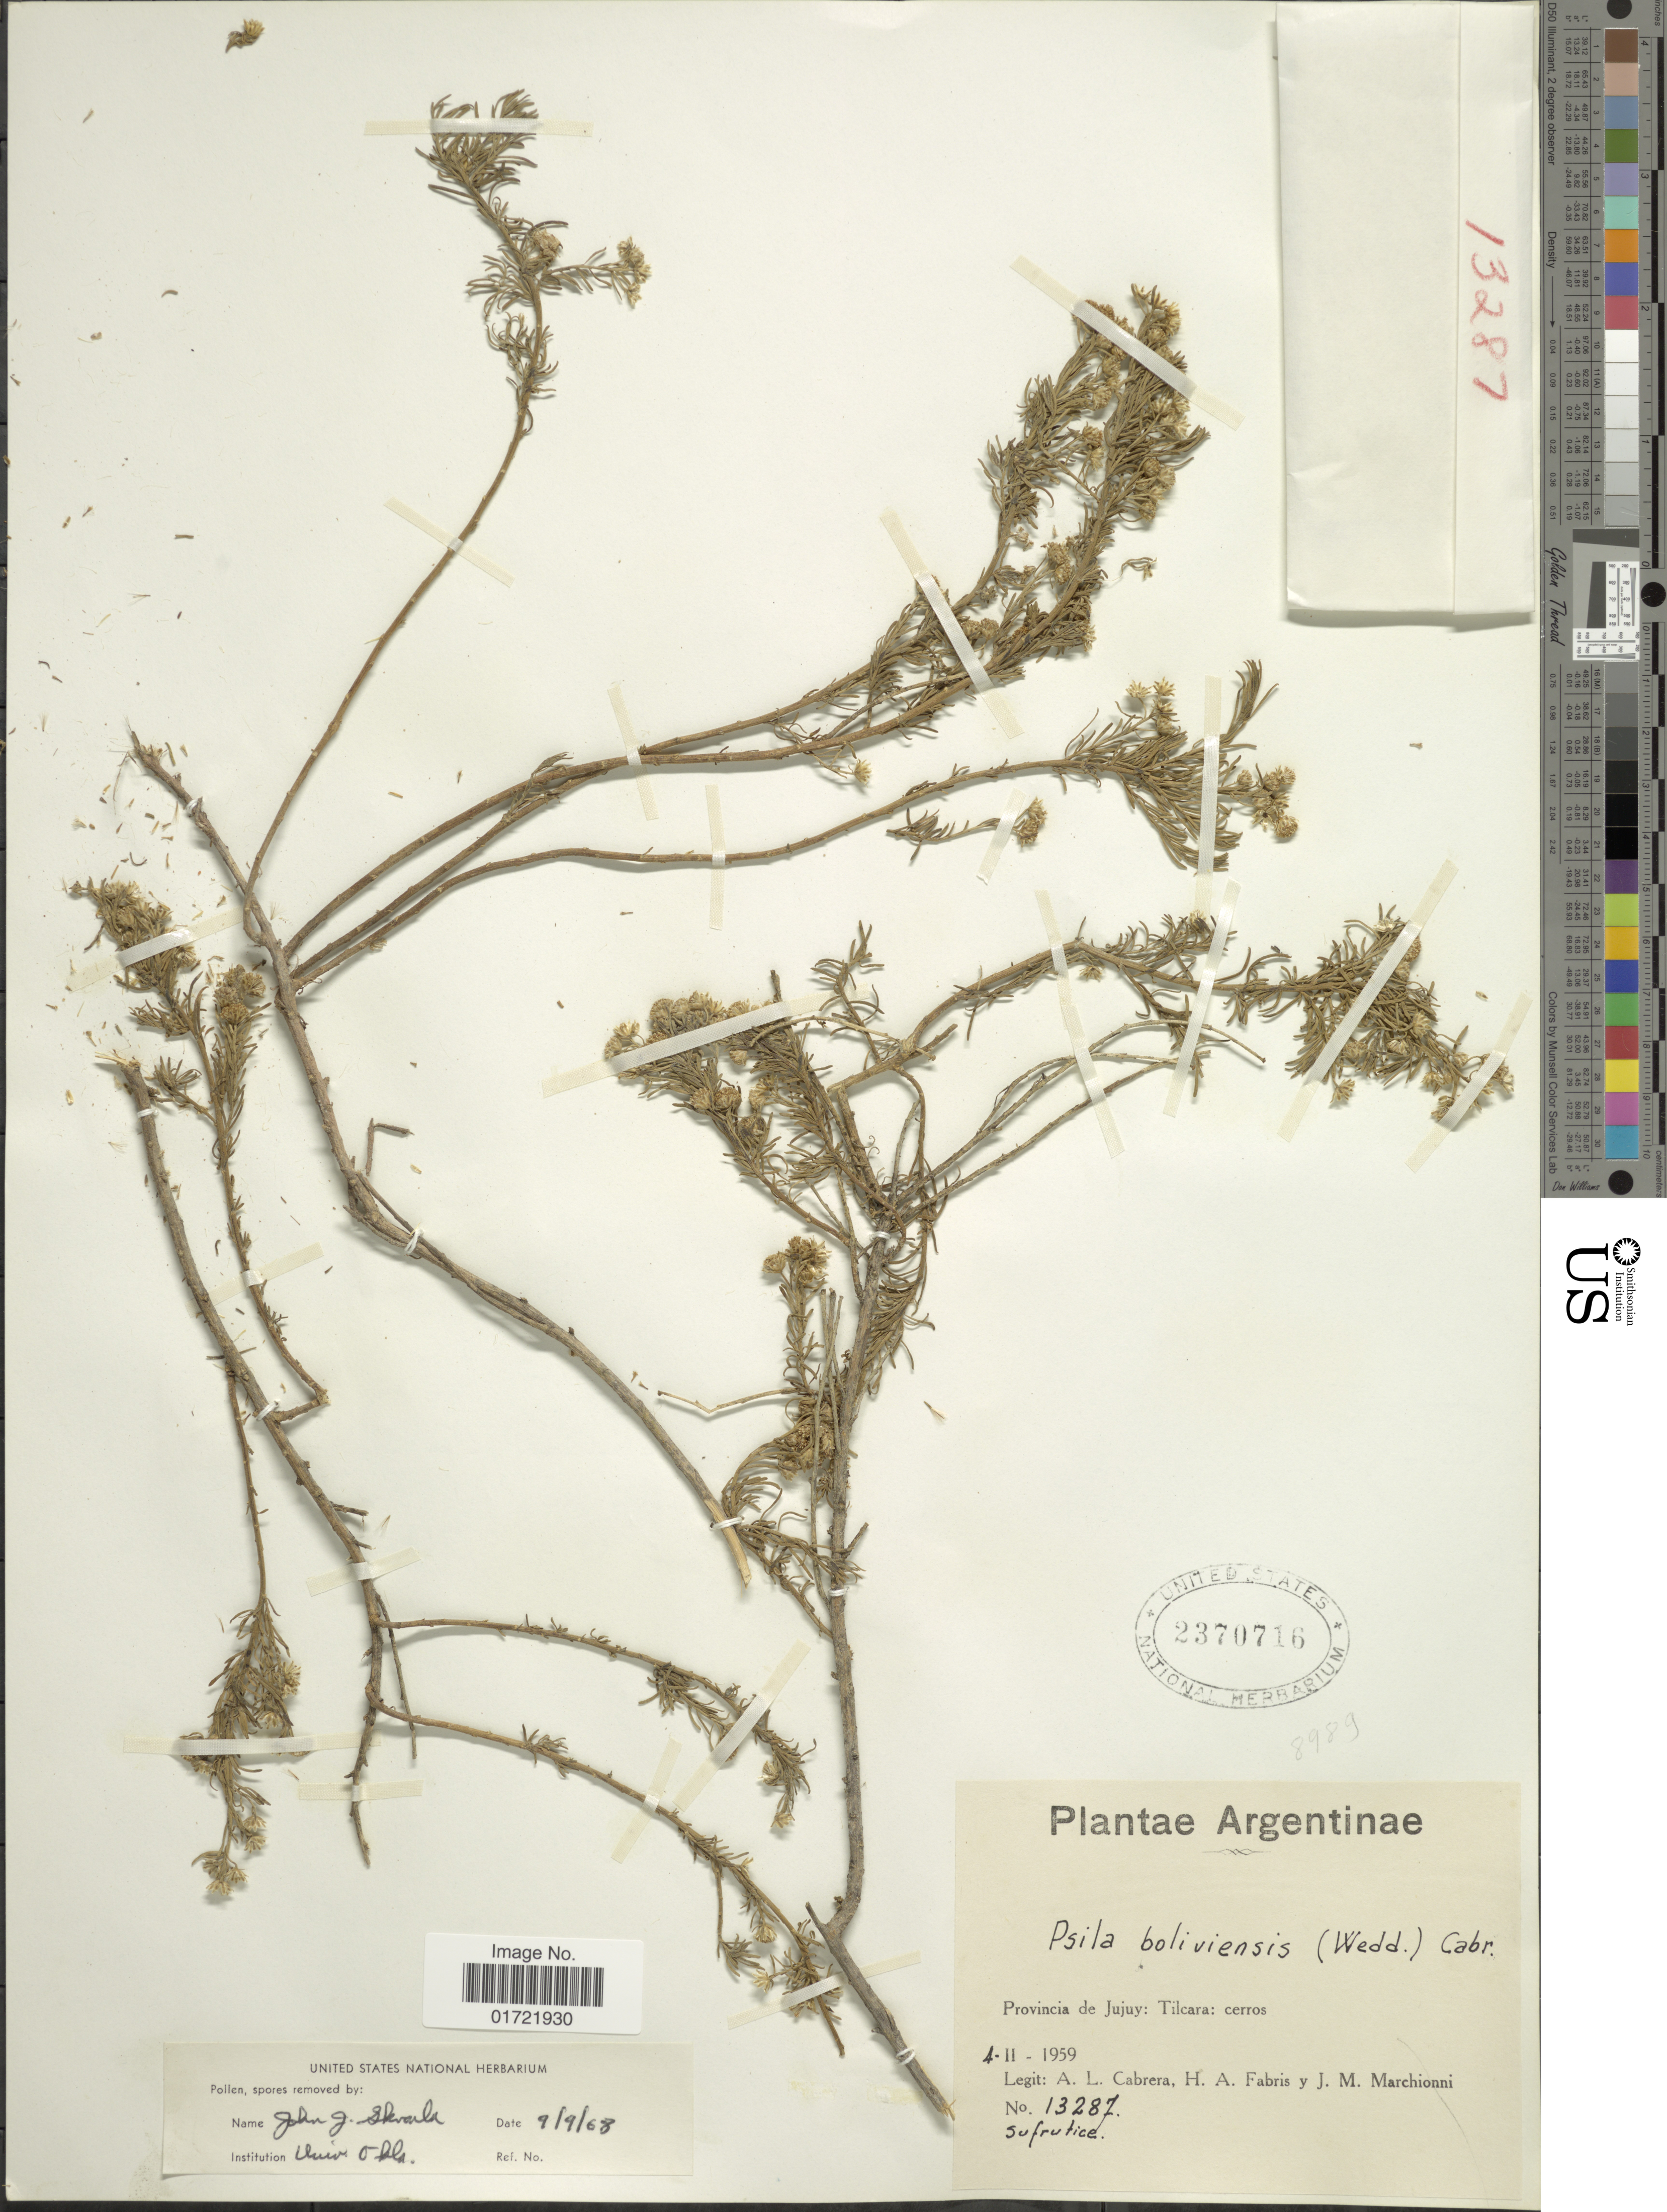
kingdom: Plantae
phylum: Tracheophyta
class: Magnoliopsida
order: Asterales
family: Asteraceae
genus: Baccharis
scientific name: Baccharis bolivensis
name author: (Wedd.) Cabrera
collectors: A. L. Cabrera, H. A. Fabris & J. Marchionni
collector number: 13287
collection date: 1959-02-04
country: Argentina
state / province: Jujuy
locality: Tilcara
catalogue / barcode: US 2370716